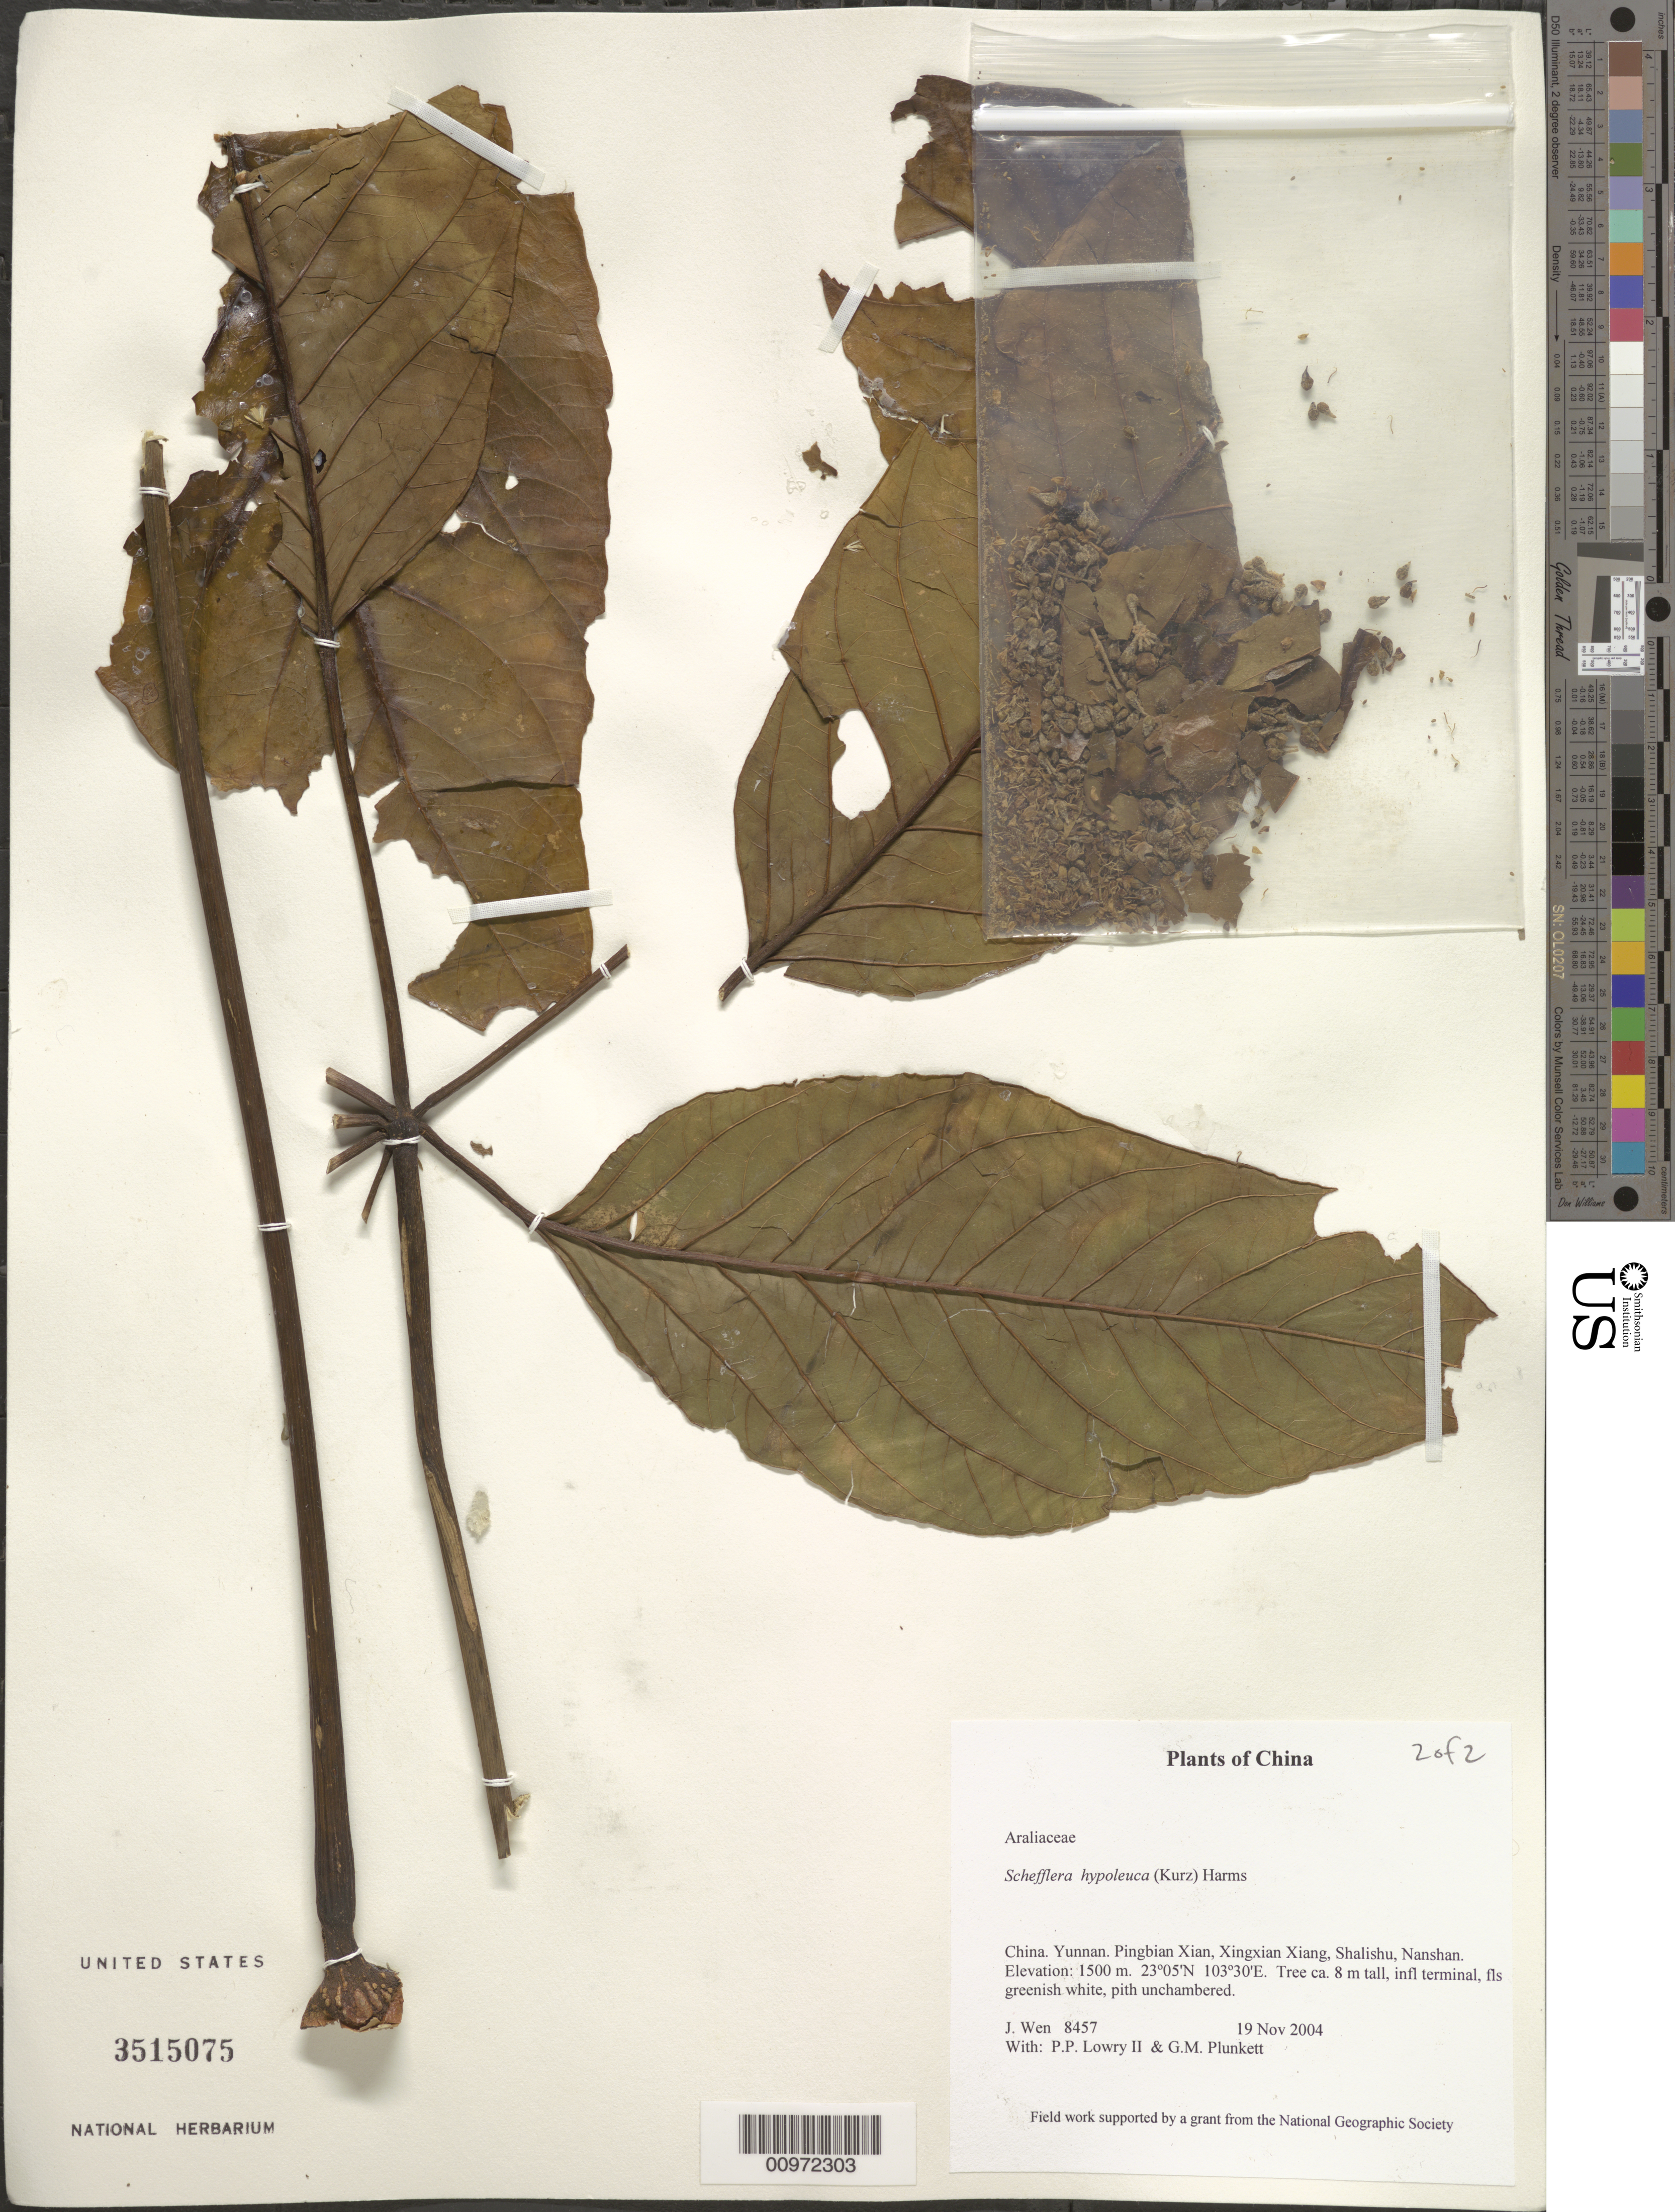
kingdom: Plantae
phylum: Tracheophyta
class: Magnoliopsida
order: Apiales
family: Araliaceae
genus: Schefflera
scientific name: Schefflera hypoleuca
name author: (Kurz) Harms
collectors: J. Wen, P. P. Lowry & G. M. Plunkett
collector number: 8457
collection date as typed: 19 Nov 2004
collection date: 2004-11-19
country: China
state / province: Yunnan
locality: Pingbian Xian, Xingxian Xiang, Shalishu, Nanshan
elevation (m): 1500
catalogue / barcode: US 3515075